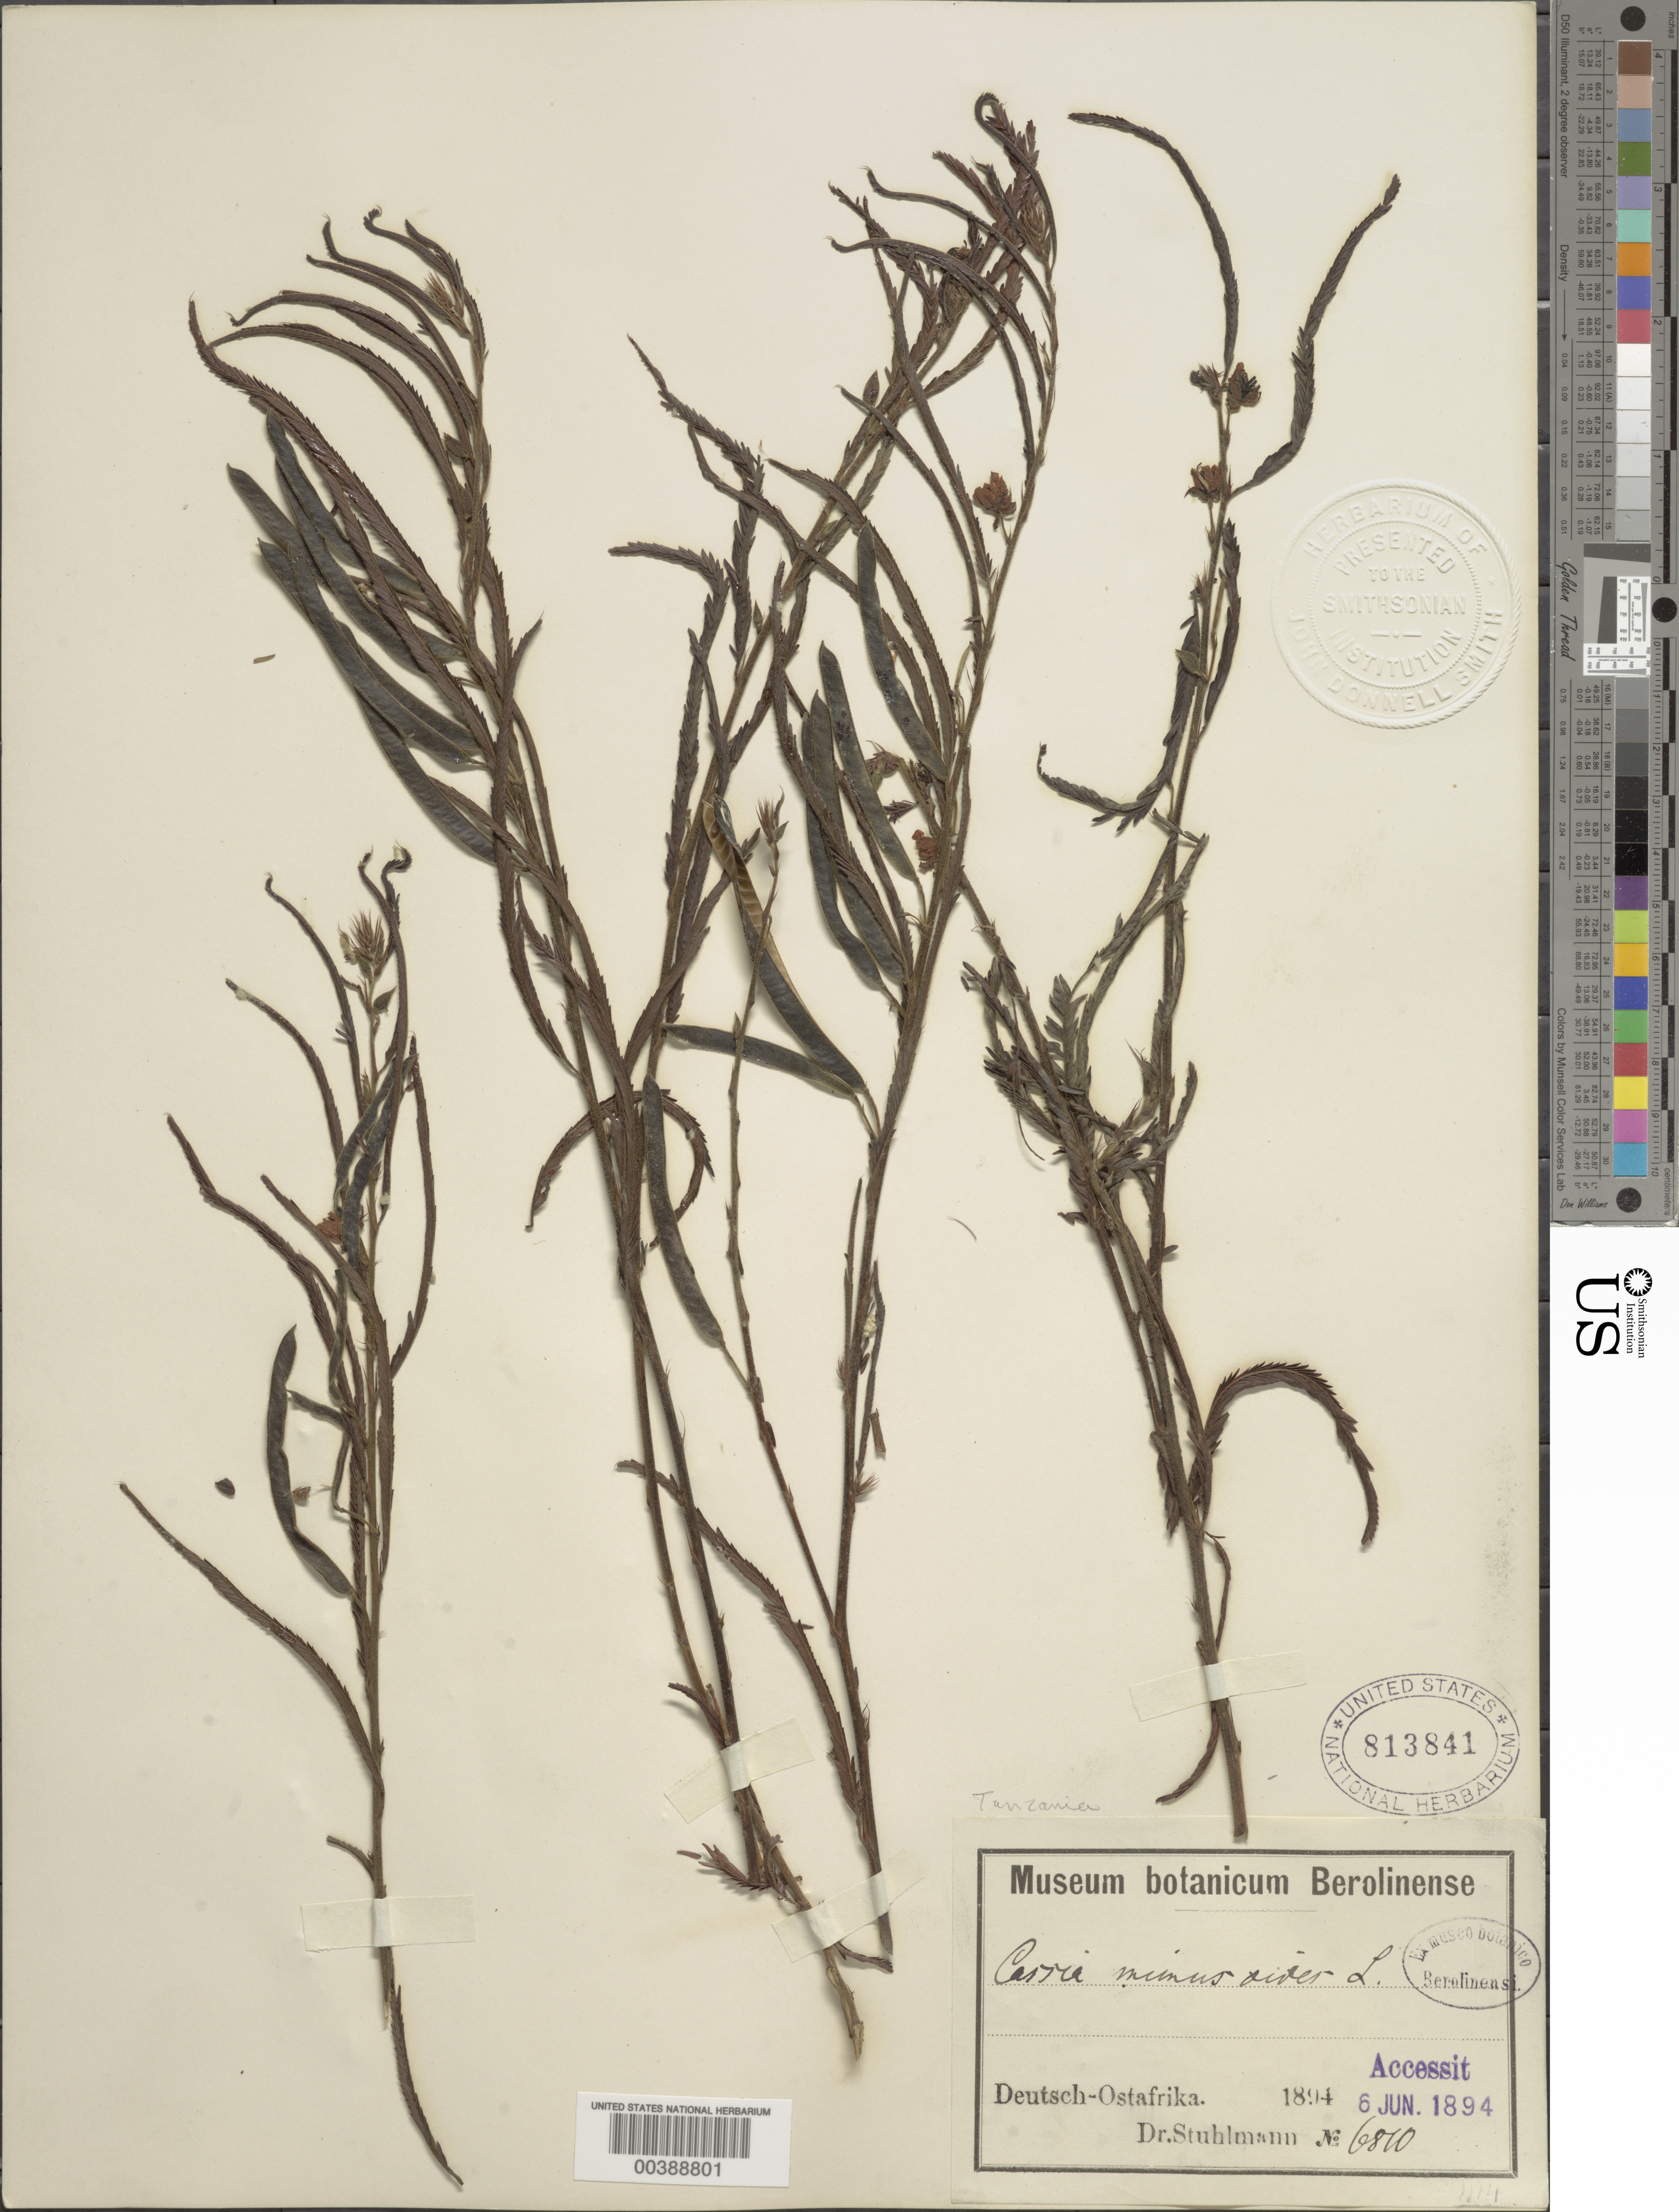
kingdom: Plantae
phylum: Tracheophyta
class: Magnoliopsida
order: Fabales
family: Fabaceae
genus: Chamaecrista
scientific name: Chamaecrista mimosoides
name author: (L.) Greene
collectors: -. Stuhlmann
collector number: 6810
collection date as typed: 06 Jun 1894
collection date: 1894-06-06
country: Tanzania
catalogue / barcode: US 813841